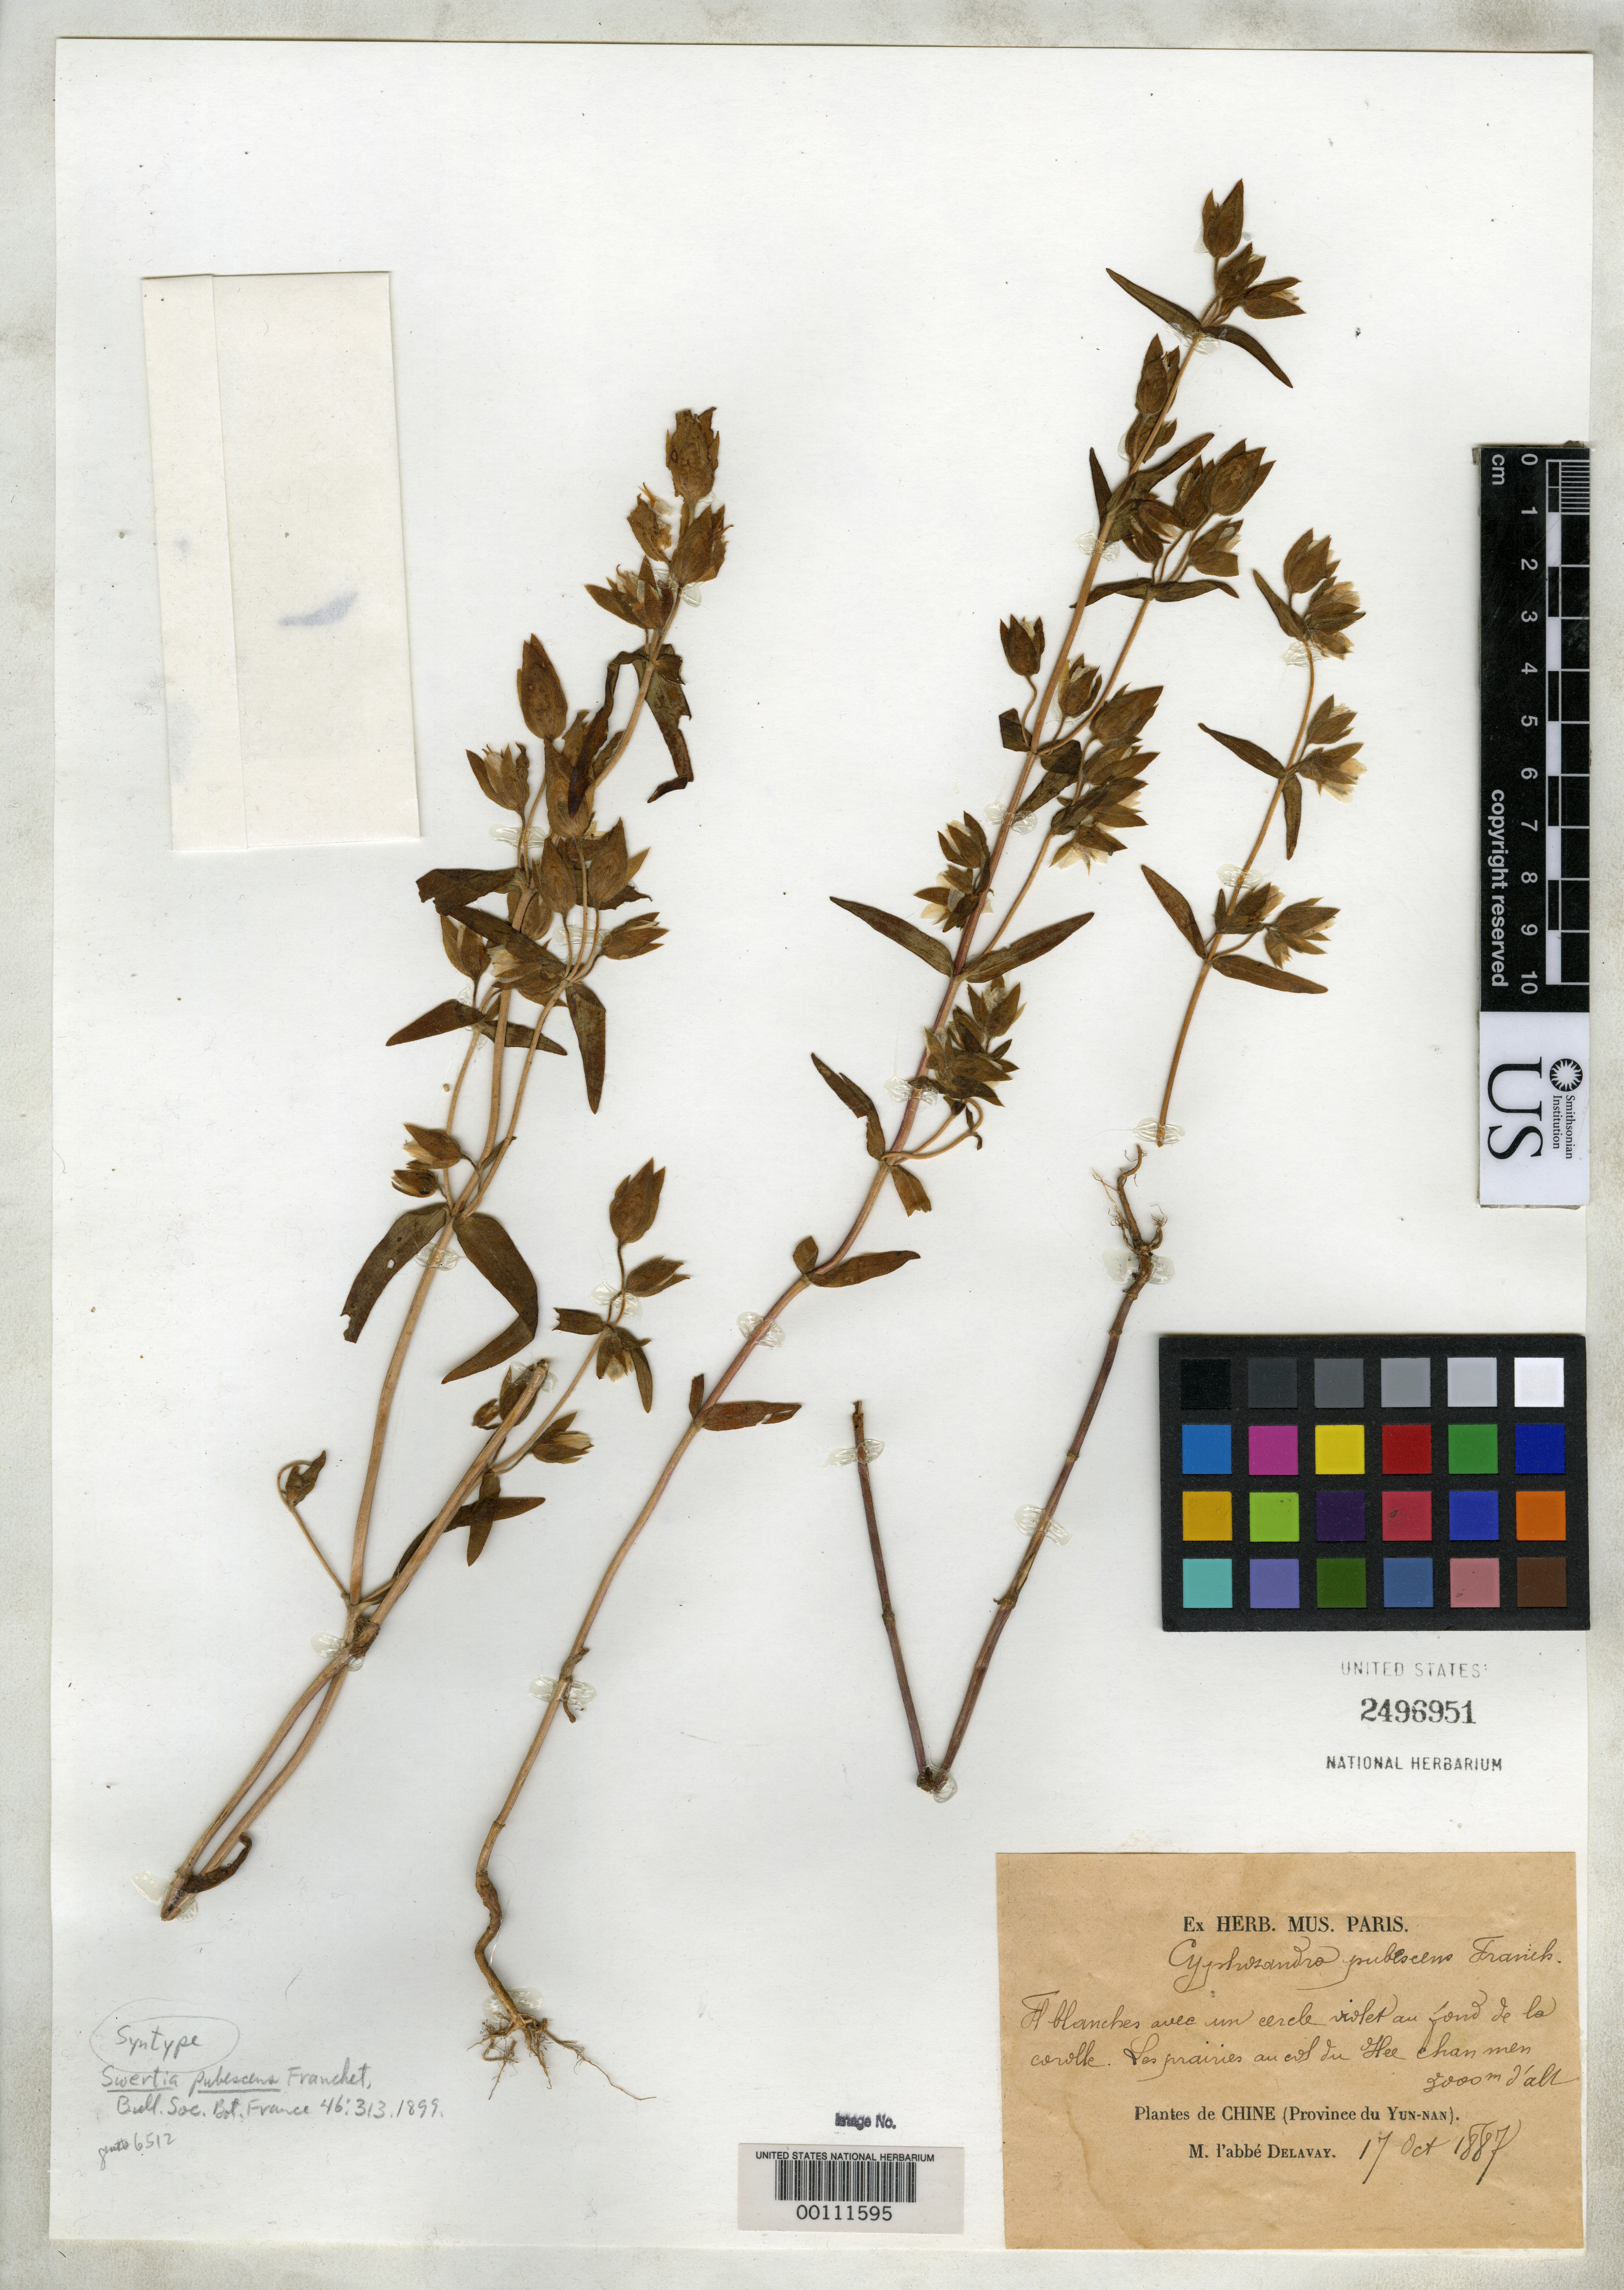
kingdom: Plantae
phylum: Tracheophyta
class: Magnoliopsida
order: Gentianales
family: Gentianaceae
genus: Swertia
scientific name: Swertia pubescens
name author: Franch.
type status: Syntype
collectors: P. Delavay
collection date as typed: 17 Oct 1887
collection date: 1887-10-17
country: China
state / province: Yunnan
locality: Hee-chan-men.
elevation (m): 3000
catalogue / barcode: US 2496951